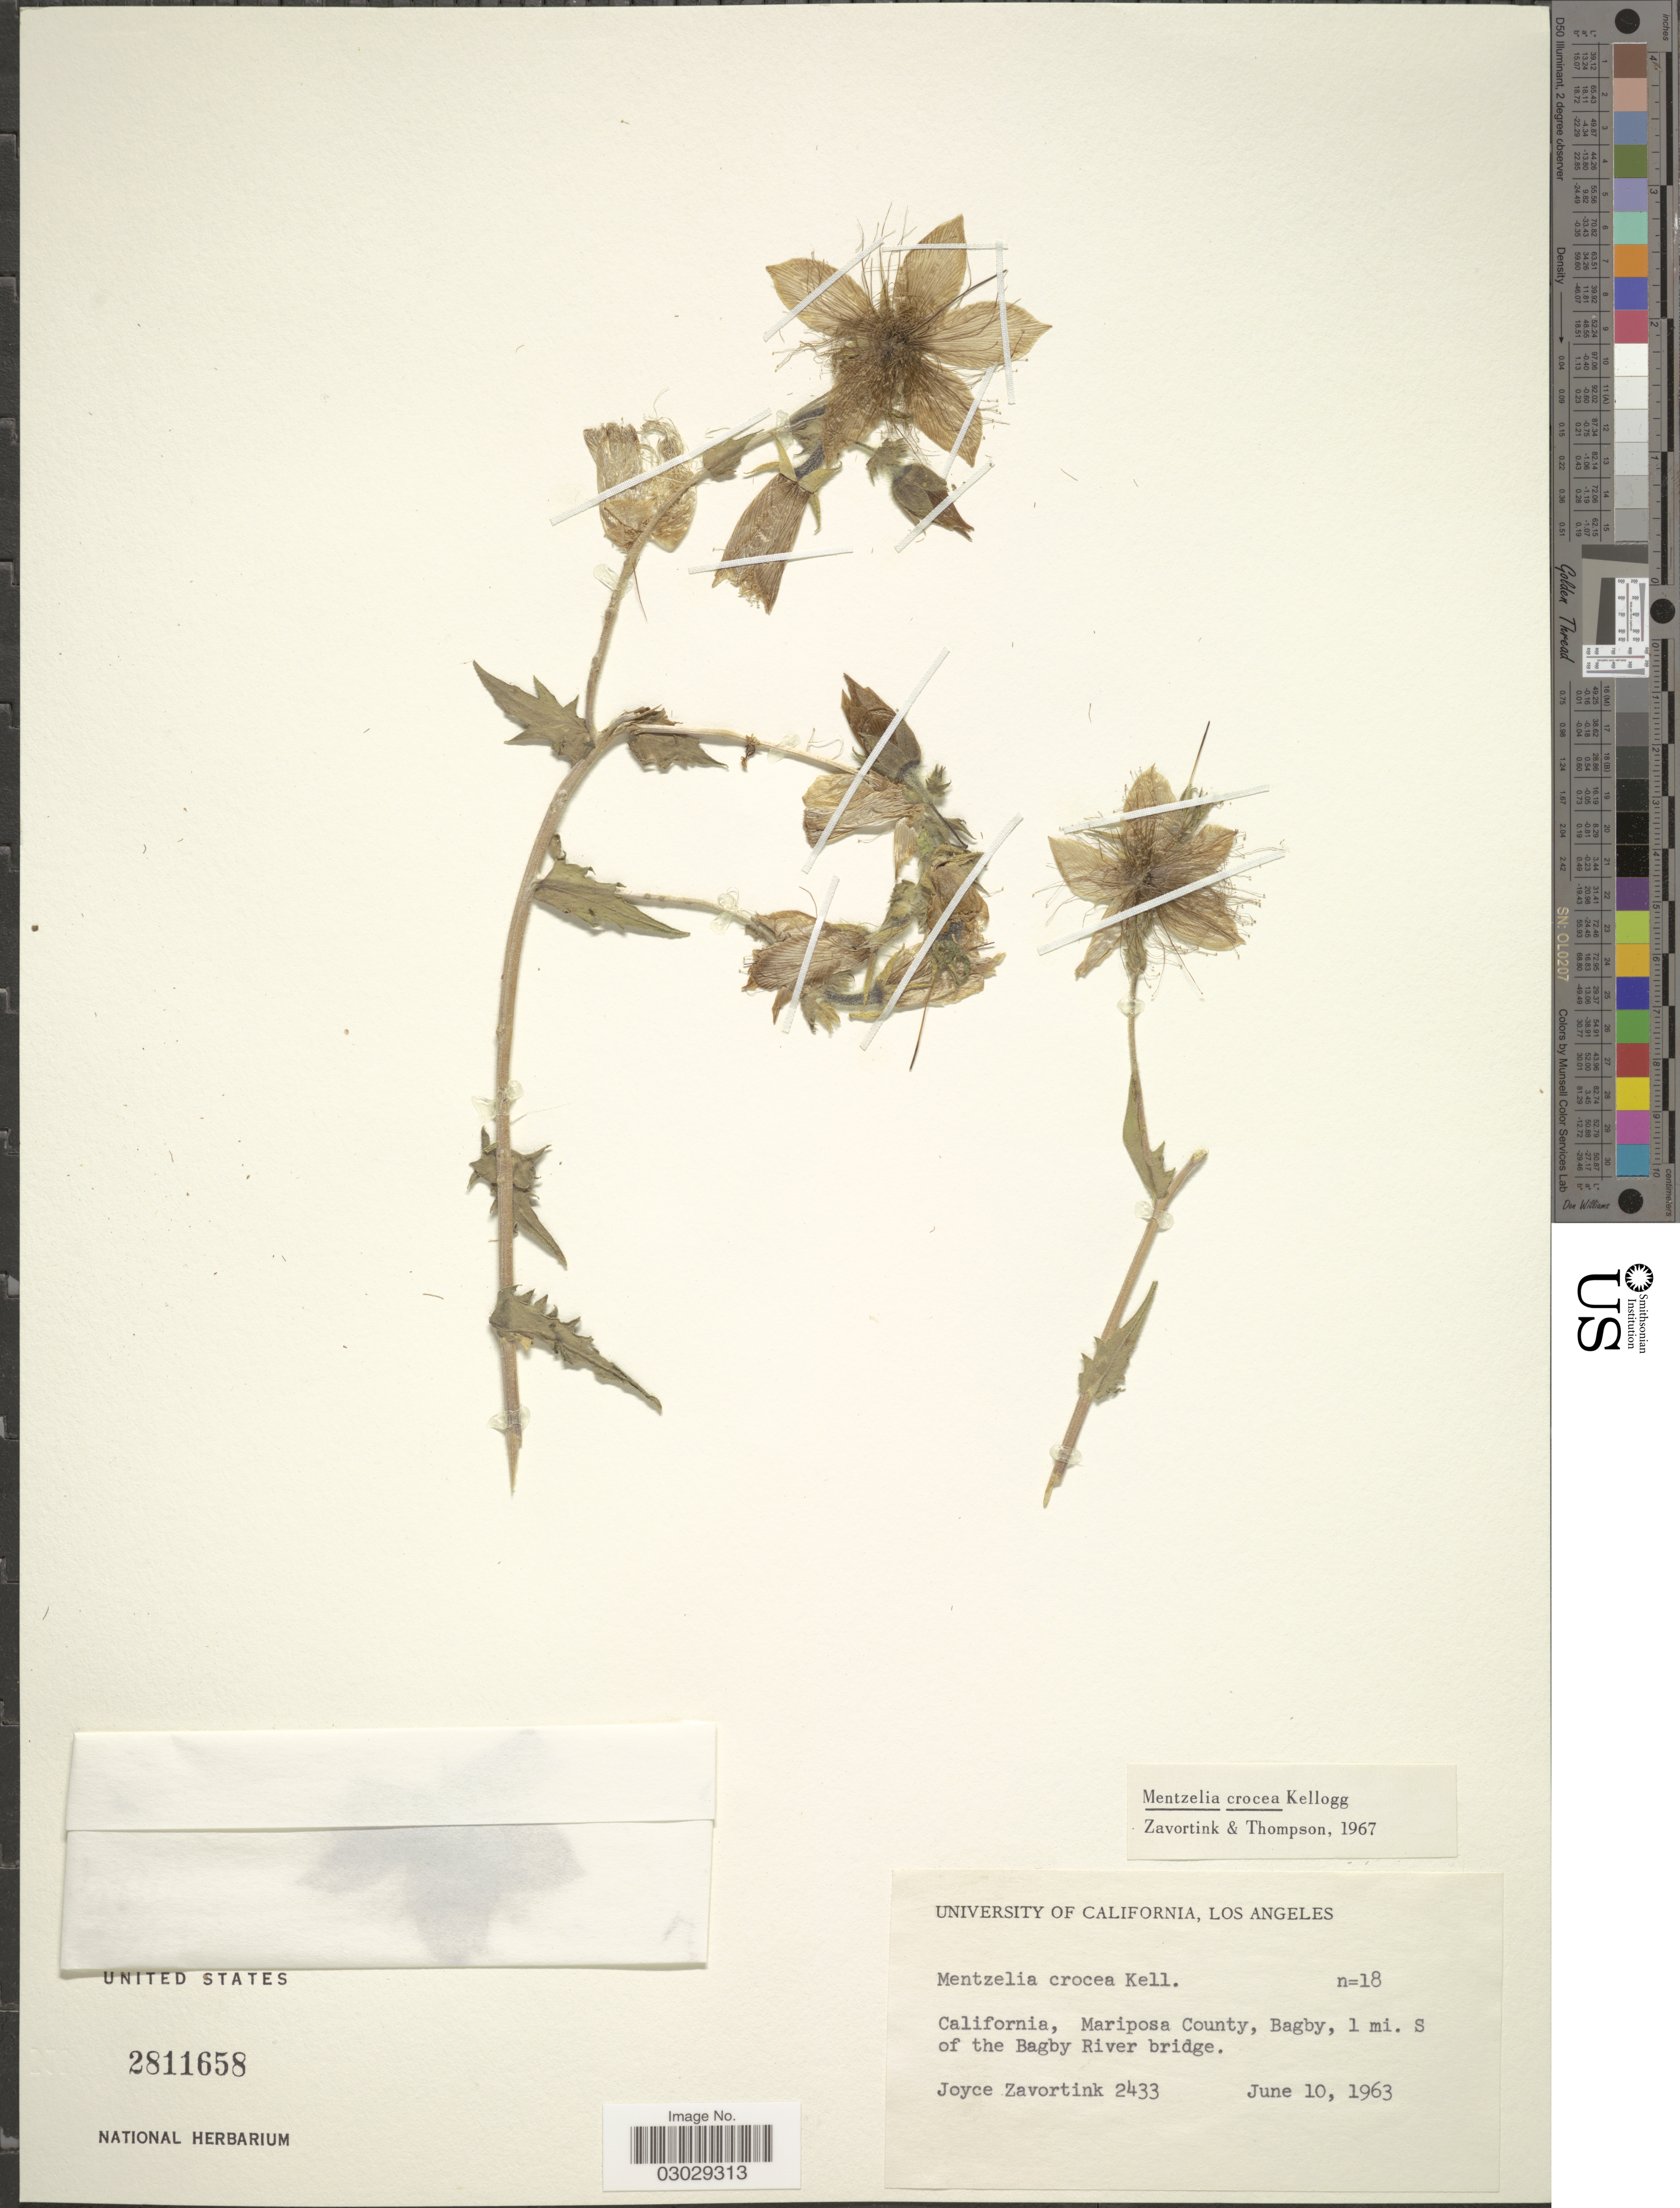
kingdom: Plantae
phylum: Tracheophyta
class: Magnoliopsida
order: Cornales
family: Loasaceae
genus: Mentzelia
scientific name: Mentzelia crocea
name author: Kellogg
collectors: J. Zavortink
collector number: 2433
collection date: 1963-06-10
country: United States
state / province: California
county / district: Mariposa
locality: Mariposa County, Bagby, 1 mi. S of the Bagby River bridge.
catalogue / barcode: US 2811658